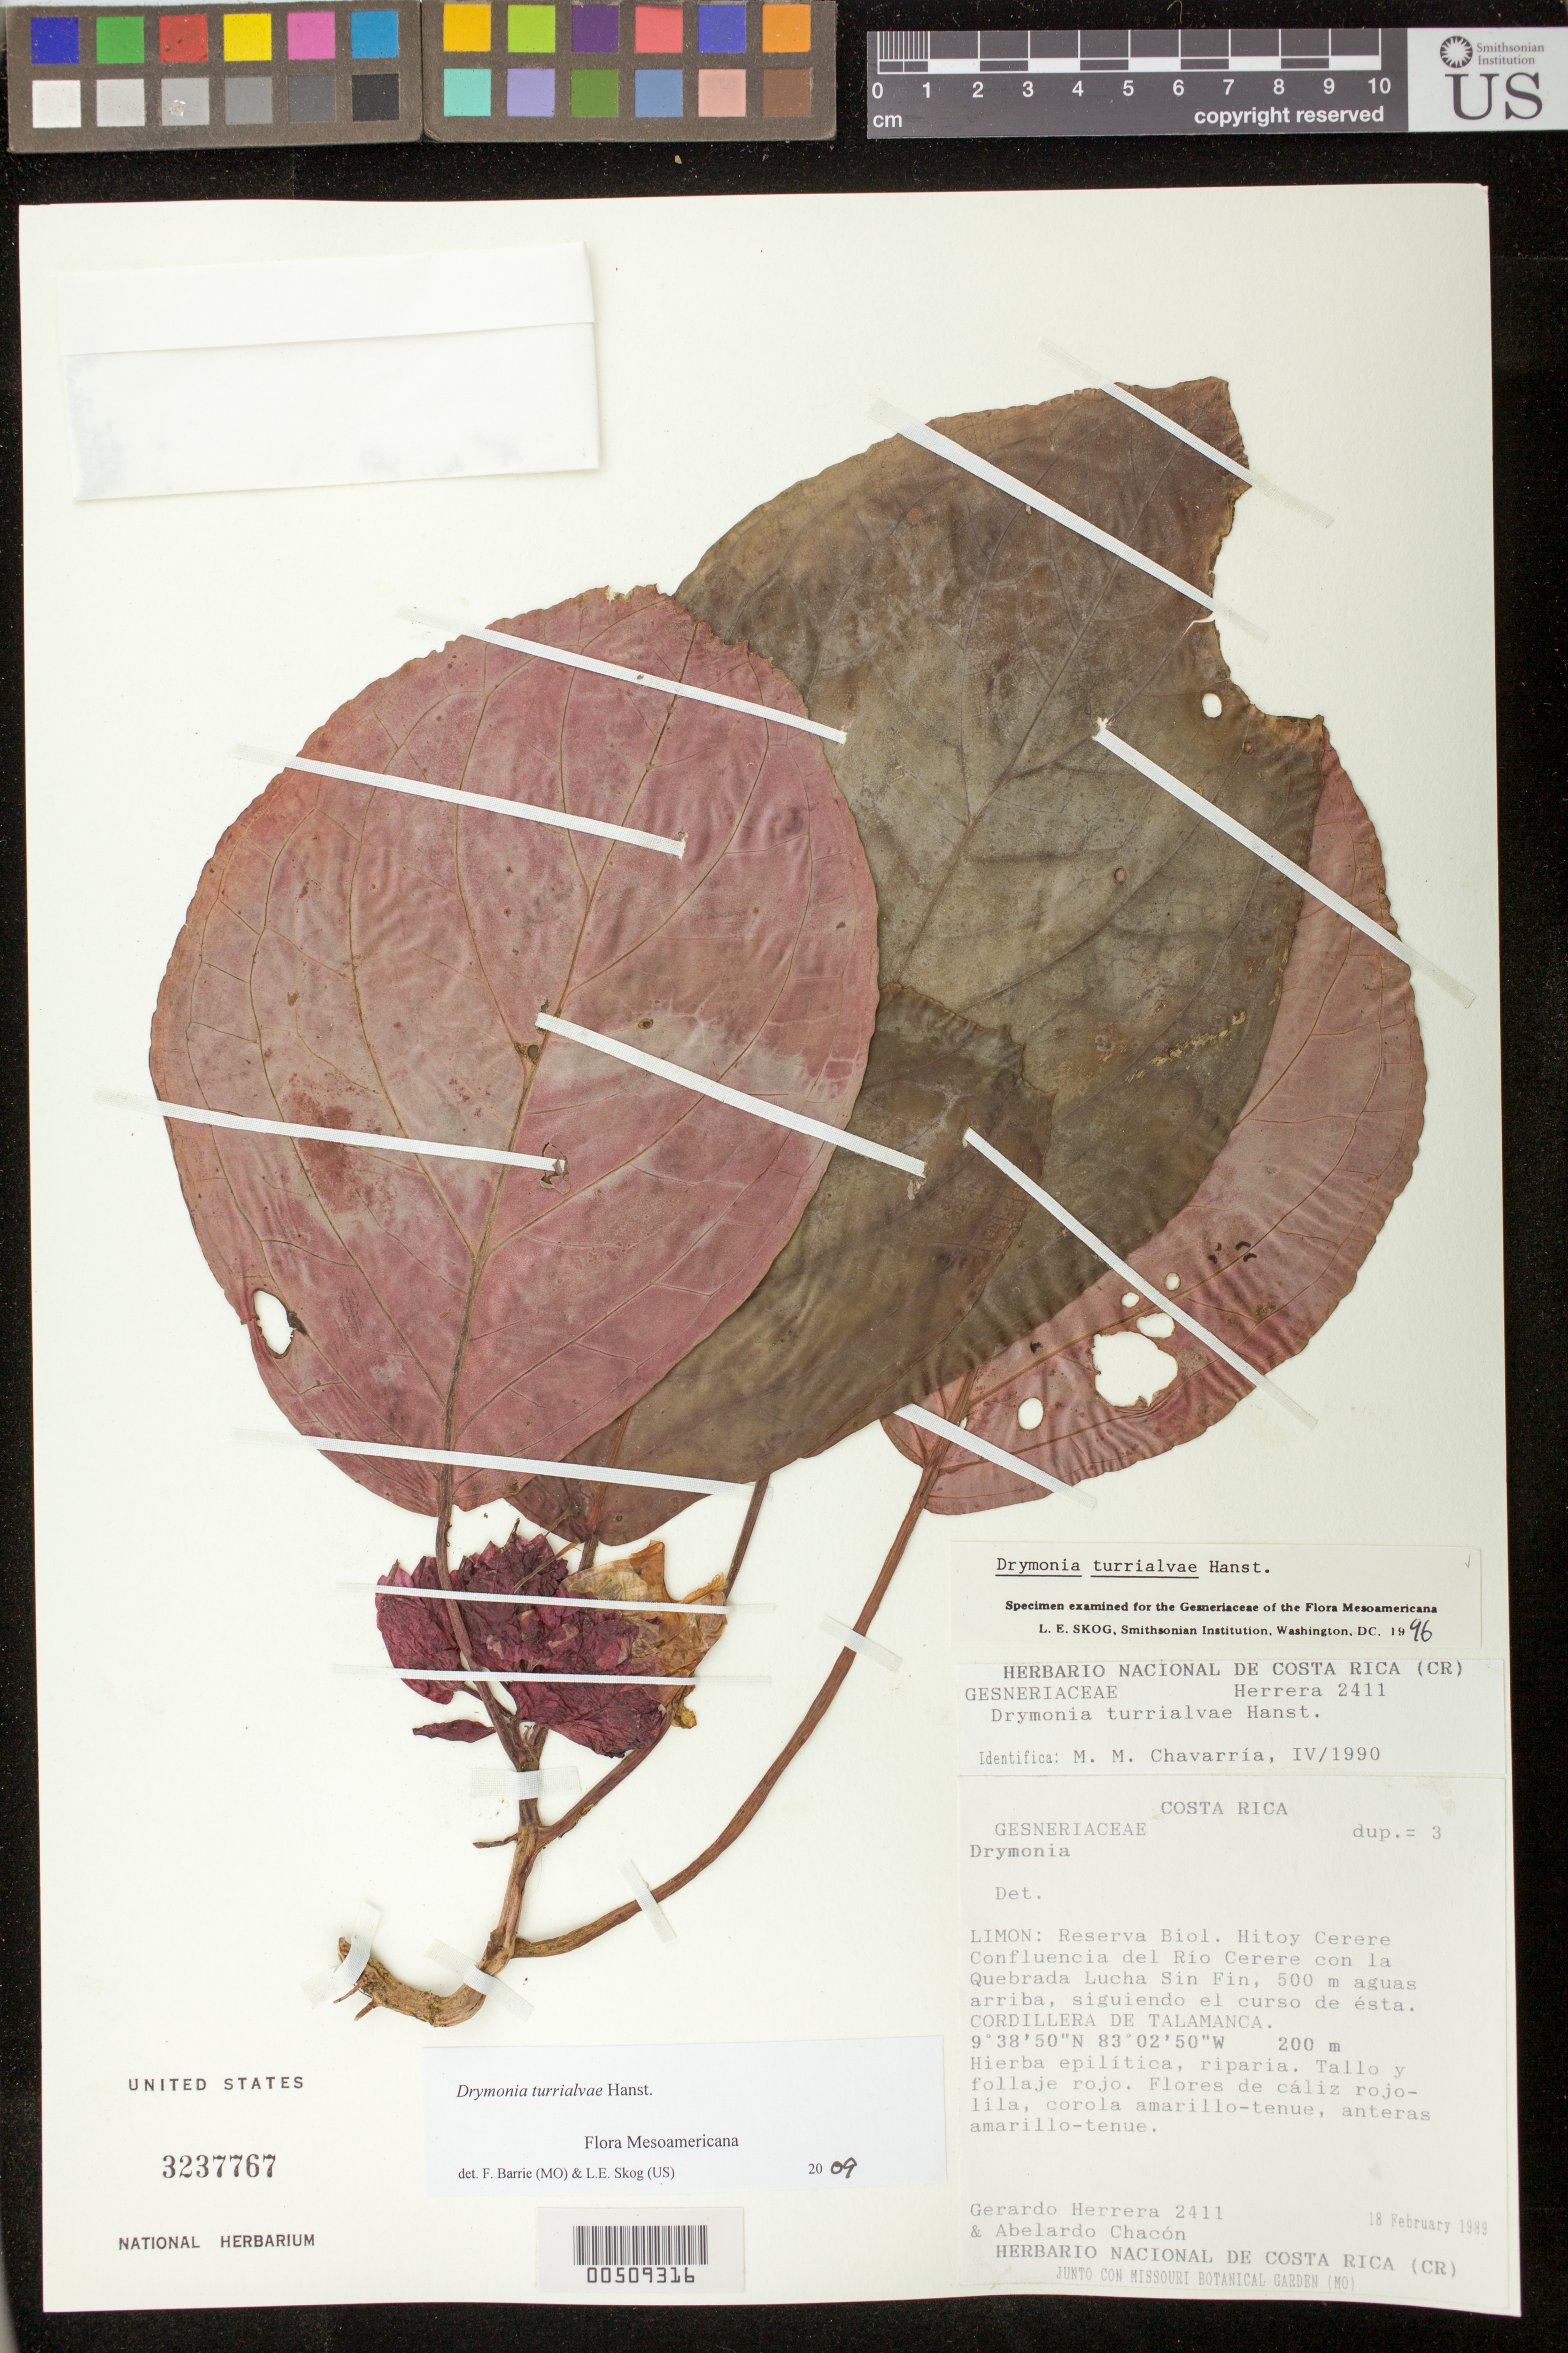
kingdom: Plantae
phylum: Tracheophyta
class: Magnoliopsida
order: Lamiales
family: Gesneriaceae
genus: Drymonia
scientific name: Drymonia turrialvae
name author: Hanst.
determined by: Skog, Laurence E.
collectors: G. Herrera & A. Chacón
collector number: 2411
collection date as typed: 18 Feb 1989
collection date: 1989-02-18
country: Costa Rica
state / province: Limón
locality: Reserva Biol. Hitoy Cerere Confluencia de Río Cerere con la Quebrada Lucha Sin Fin, Cordillera de Talamanca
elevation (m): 200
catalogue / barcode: US 3237767